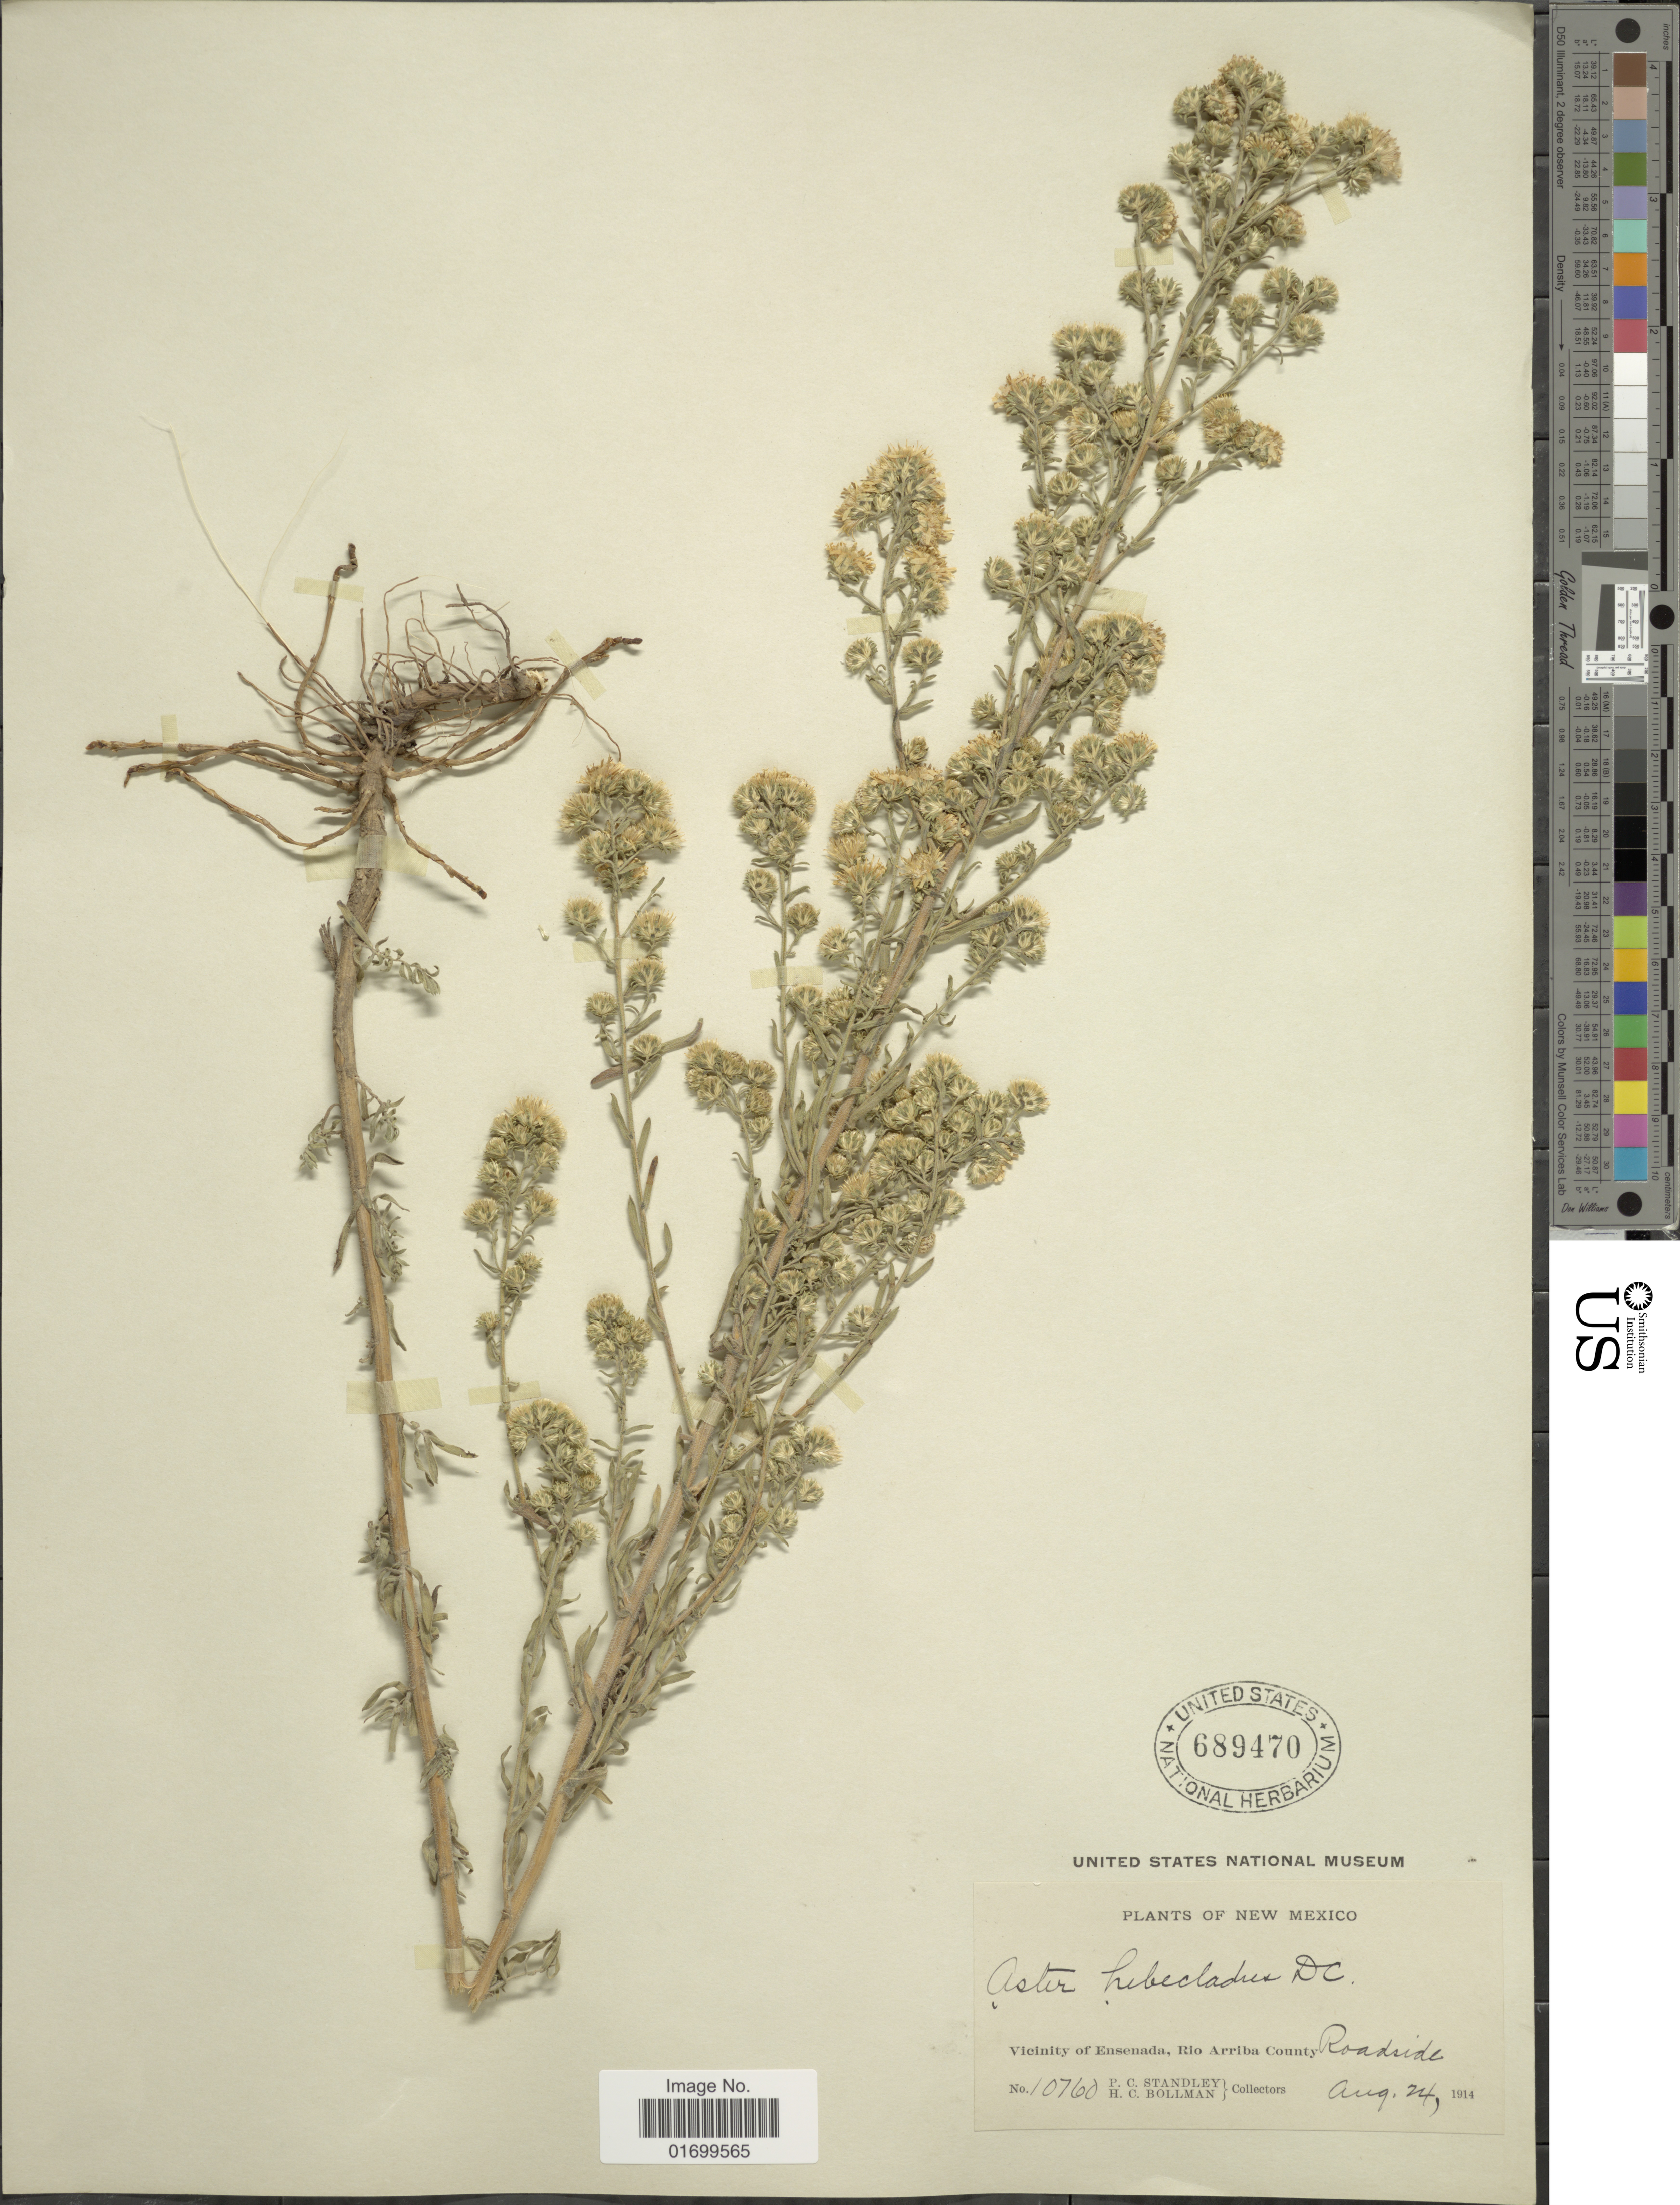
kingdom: Plantae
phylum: Tracheophyta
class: Magnoliopsida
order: Asterales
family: Asteraceae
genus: Symphyotrichum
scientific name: Symphyotrichum ericoides var. ericoides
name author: (L.) G.L. Nesom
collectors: P. C. Standley & H. C. Bollman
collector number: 10760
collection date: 1914-08-24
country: United States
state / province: New Mexico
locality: Vicinity of Ensenada, Rio Arriba County, roadside.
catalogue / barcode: US 689470